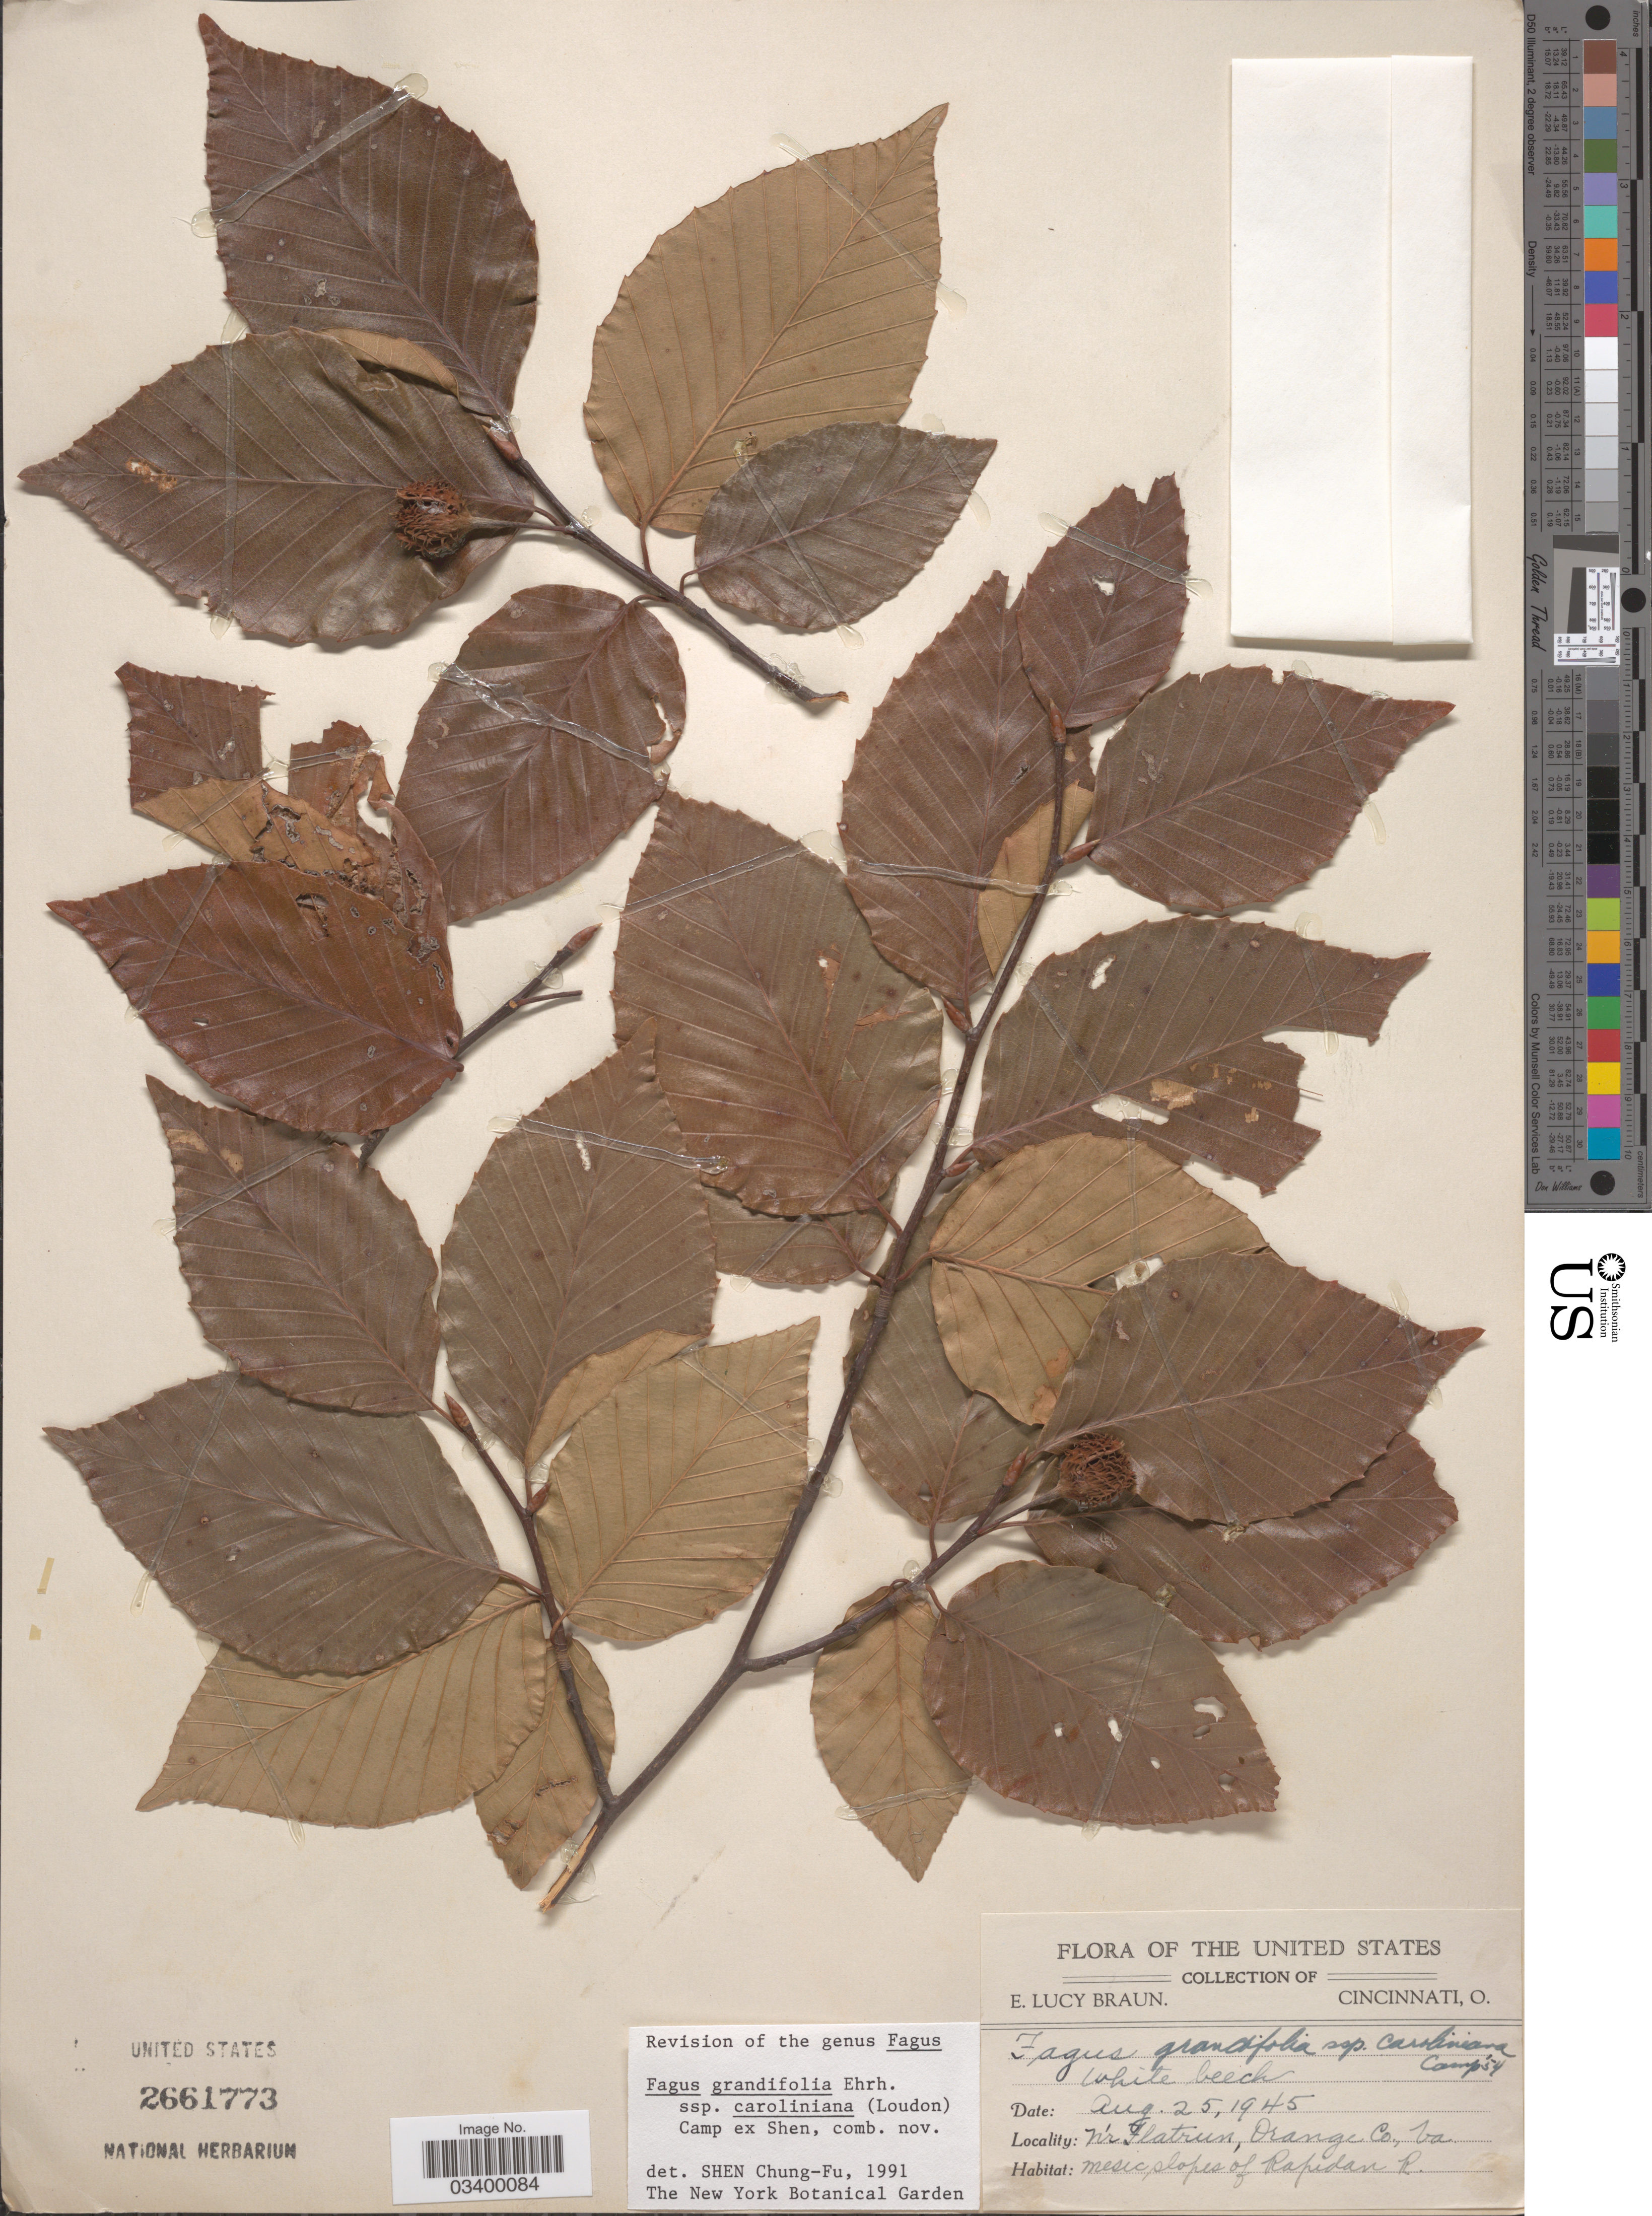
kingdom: Plantae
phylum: Tracheophyta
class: Magnoliopsida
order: Fagales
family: Fagaceae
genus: Fagus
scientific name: Fagus grandifolia subsp. caroliniana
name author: (Loudon) Fernald & Rehder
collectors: E. L. Braun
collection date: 1945-08-25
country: United States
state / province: Virginia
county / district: Orange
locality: N'r Flatrun, Orange Co. Slopes of Rapidan R.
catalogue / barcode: US 2661773